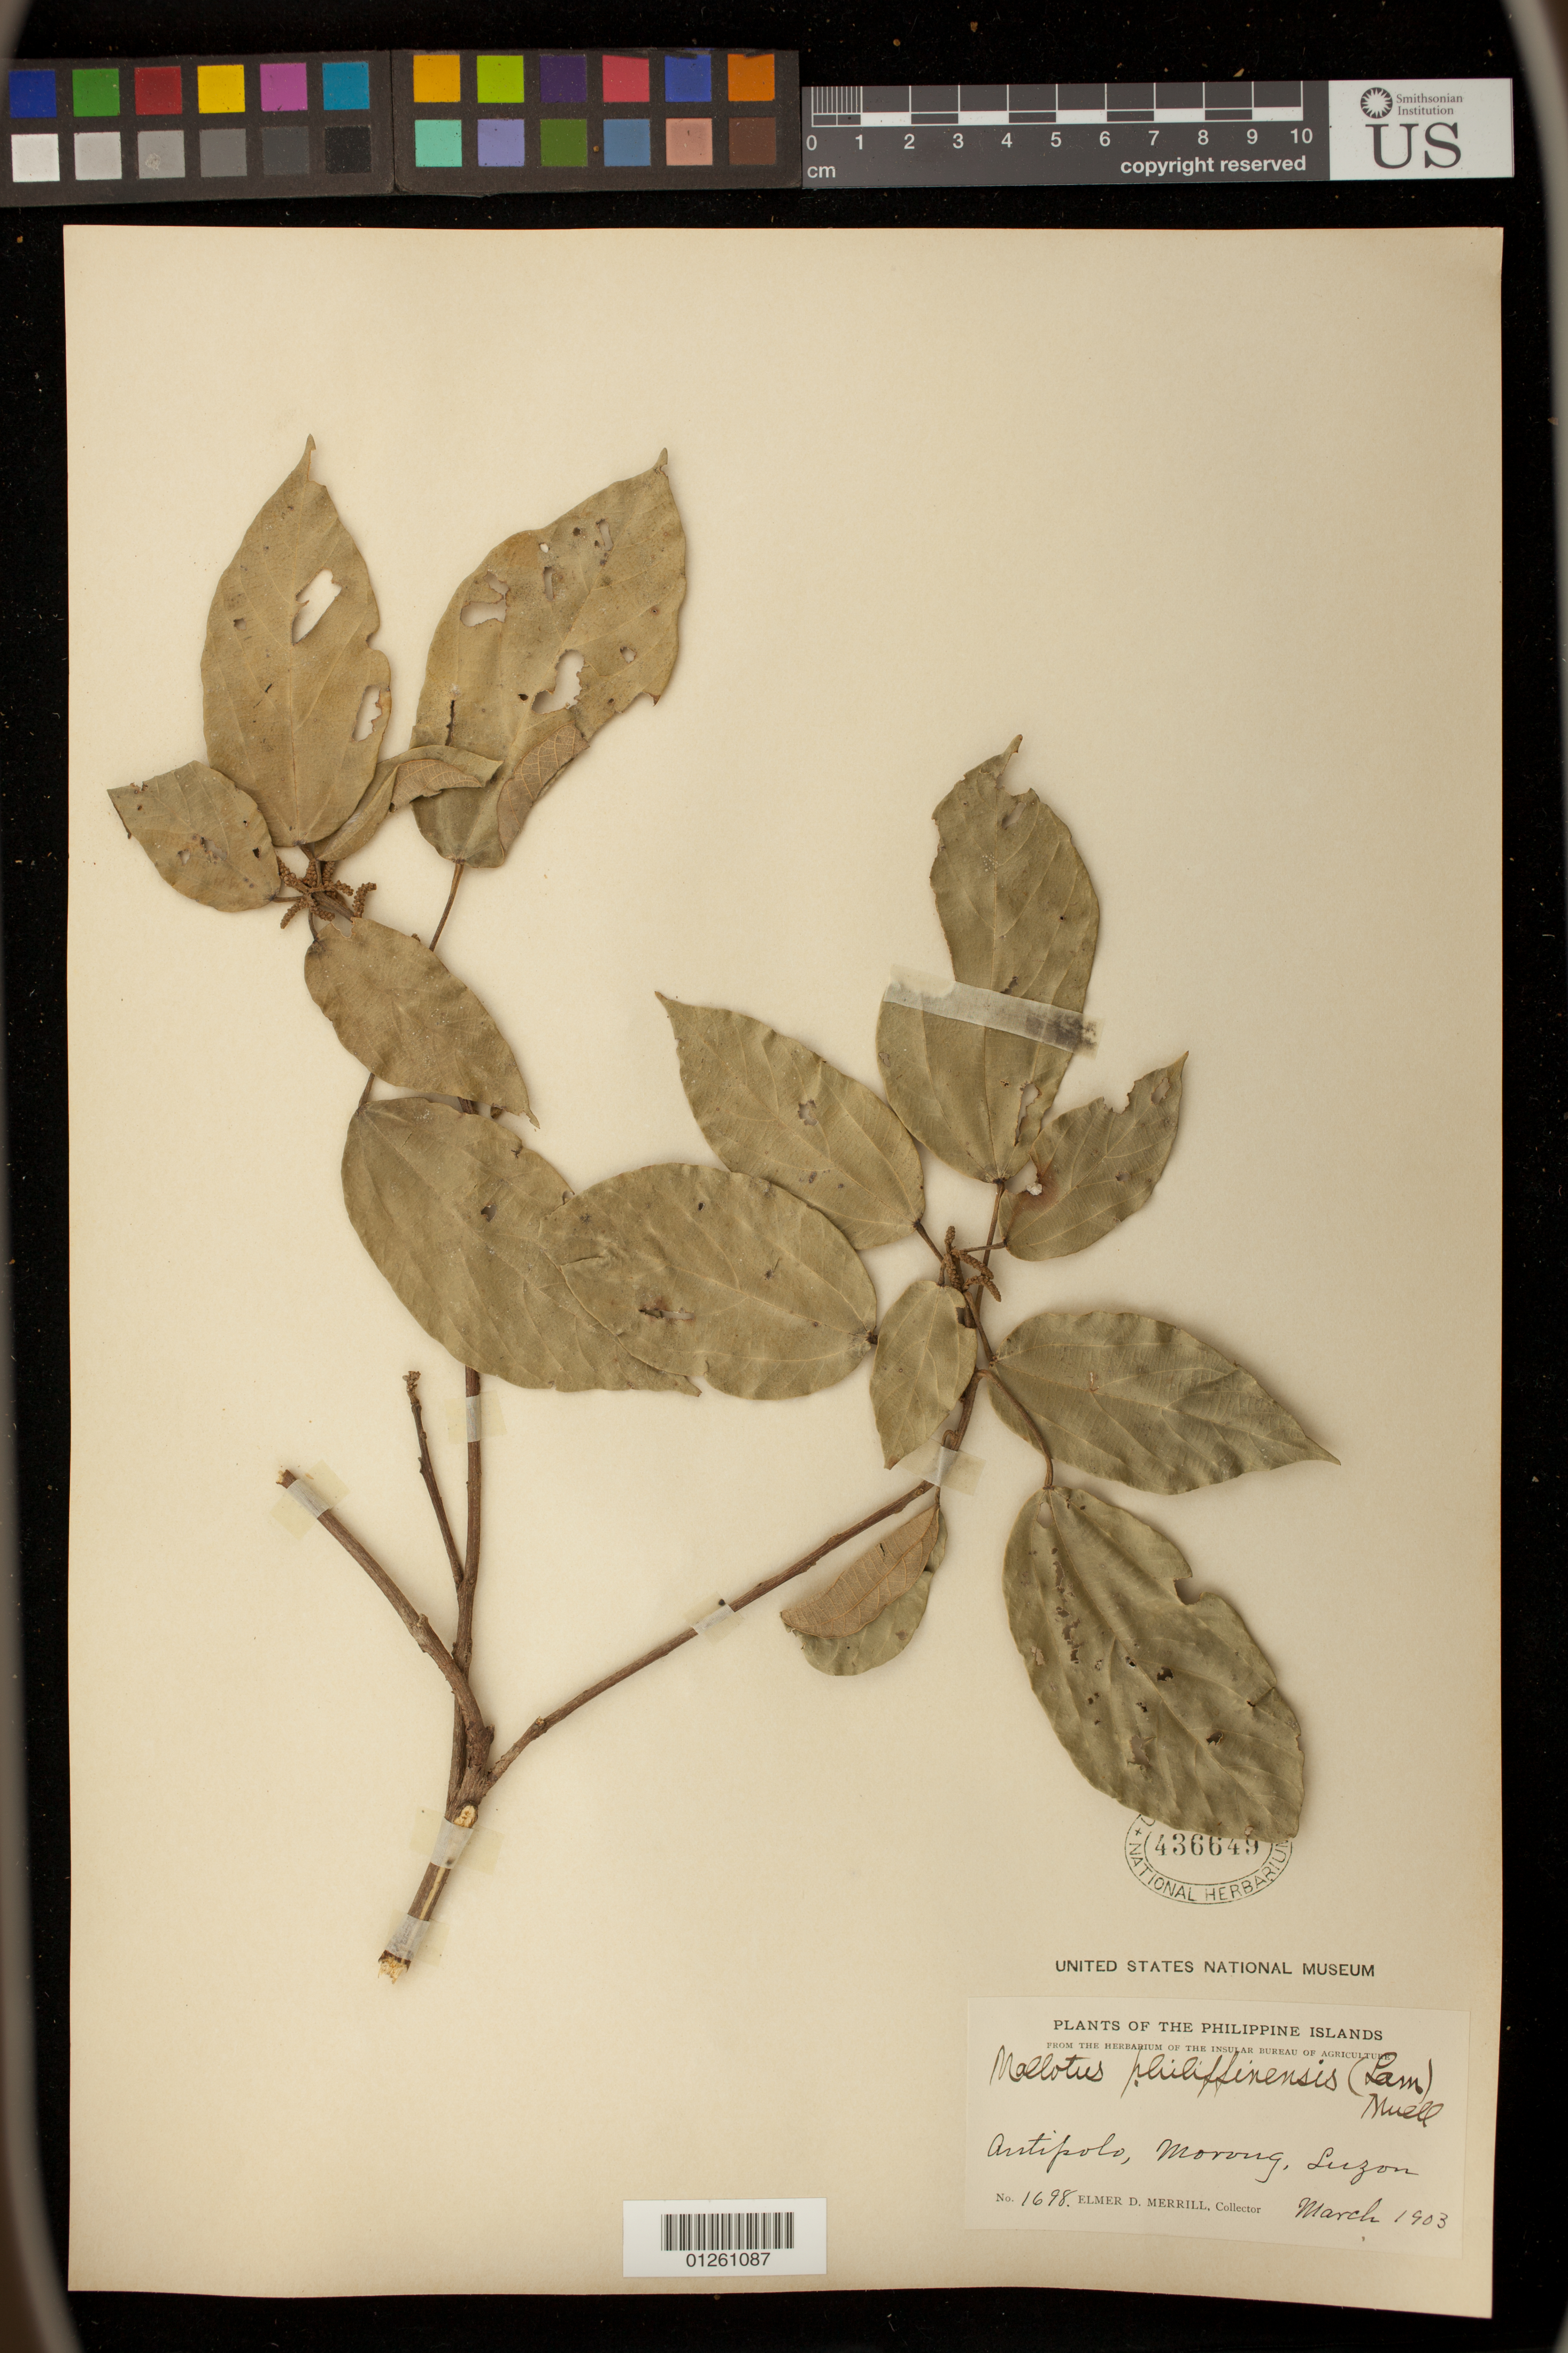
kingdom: Plantae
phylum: Tracheophyta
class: Magnoliopsida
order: Malpighiales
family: Euphorbiaceae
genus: Mallotus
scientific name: Mallotus philippensis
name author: (Lam.) Müll. Arg.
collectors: E. D. Merrill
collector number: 1698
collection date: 1903-03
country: Philippines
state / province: Calabarzon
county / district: Rizal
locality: Antipolo, (Morong), Luzon.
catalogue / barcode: US 436649